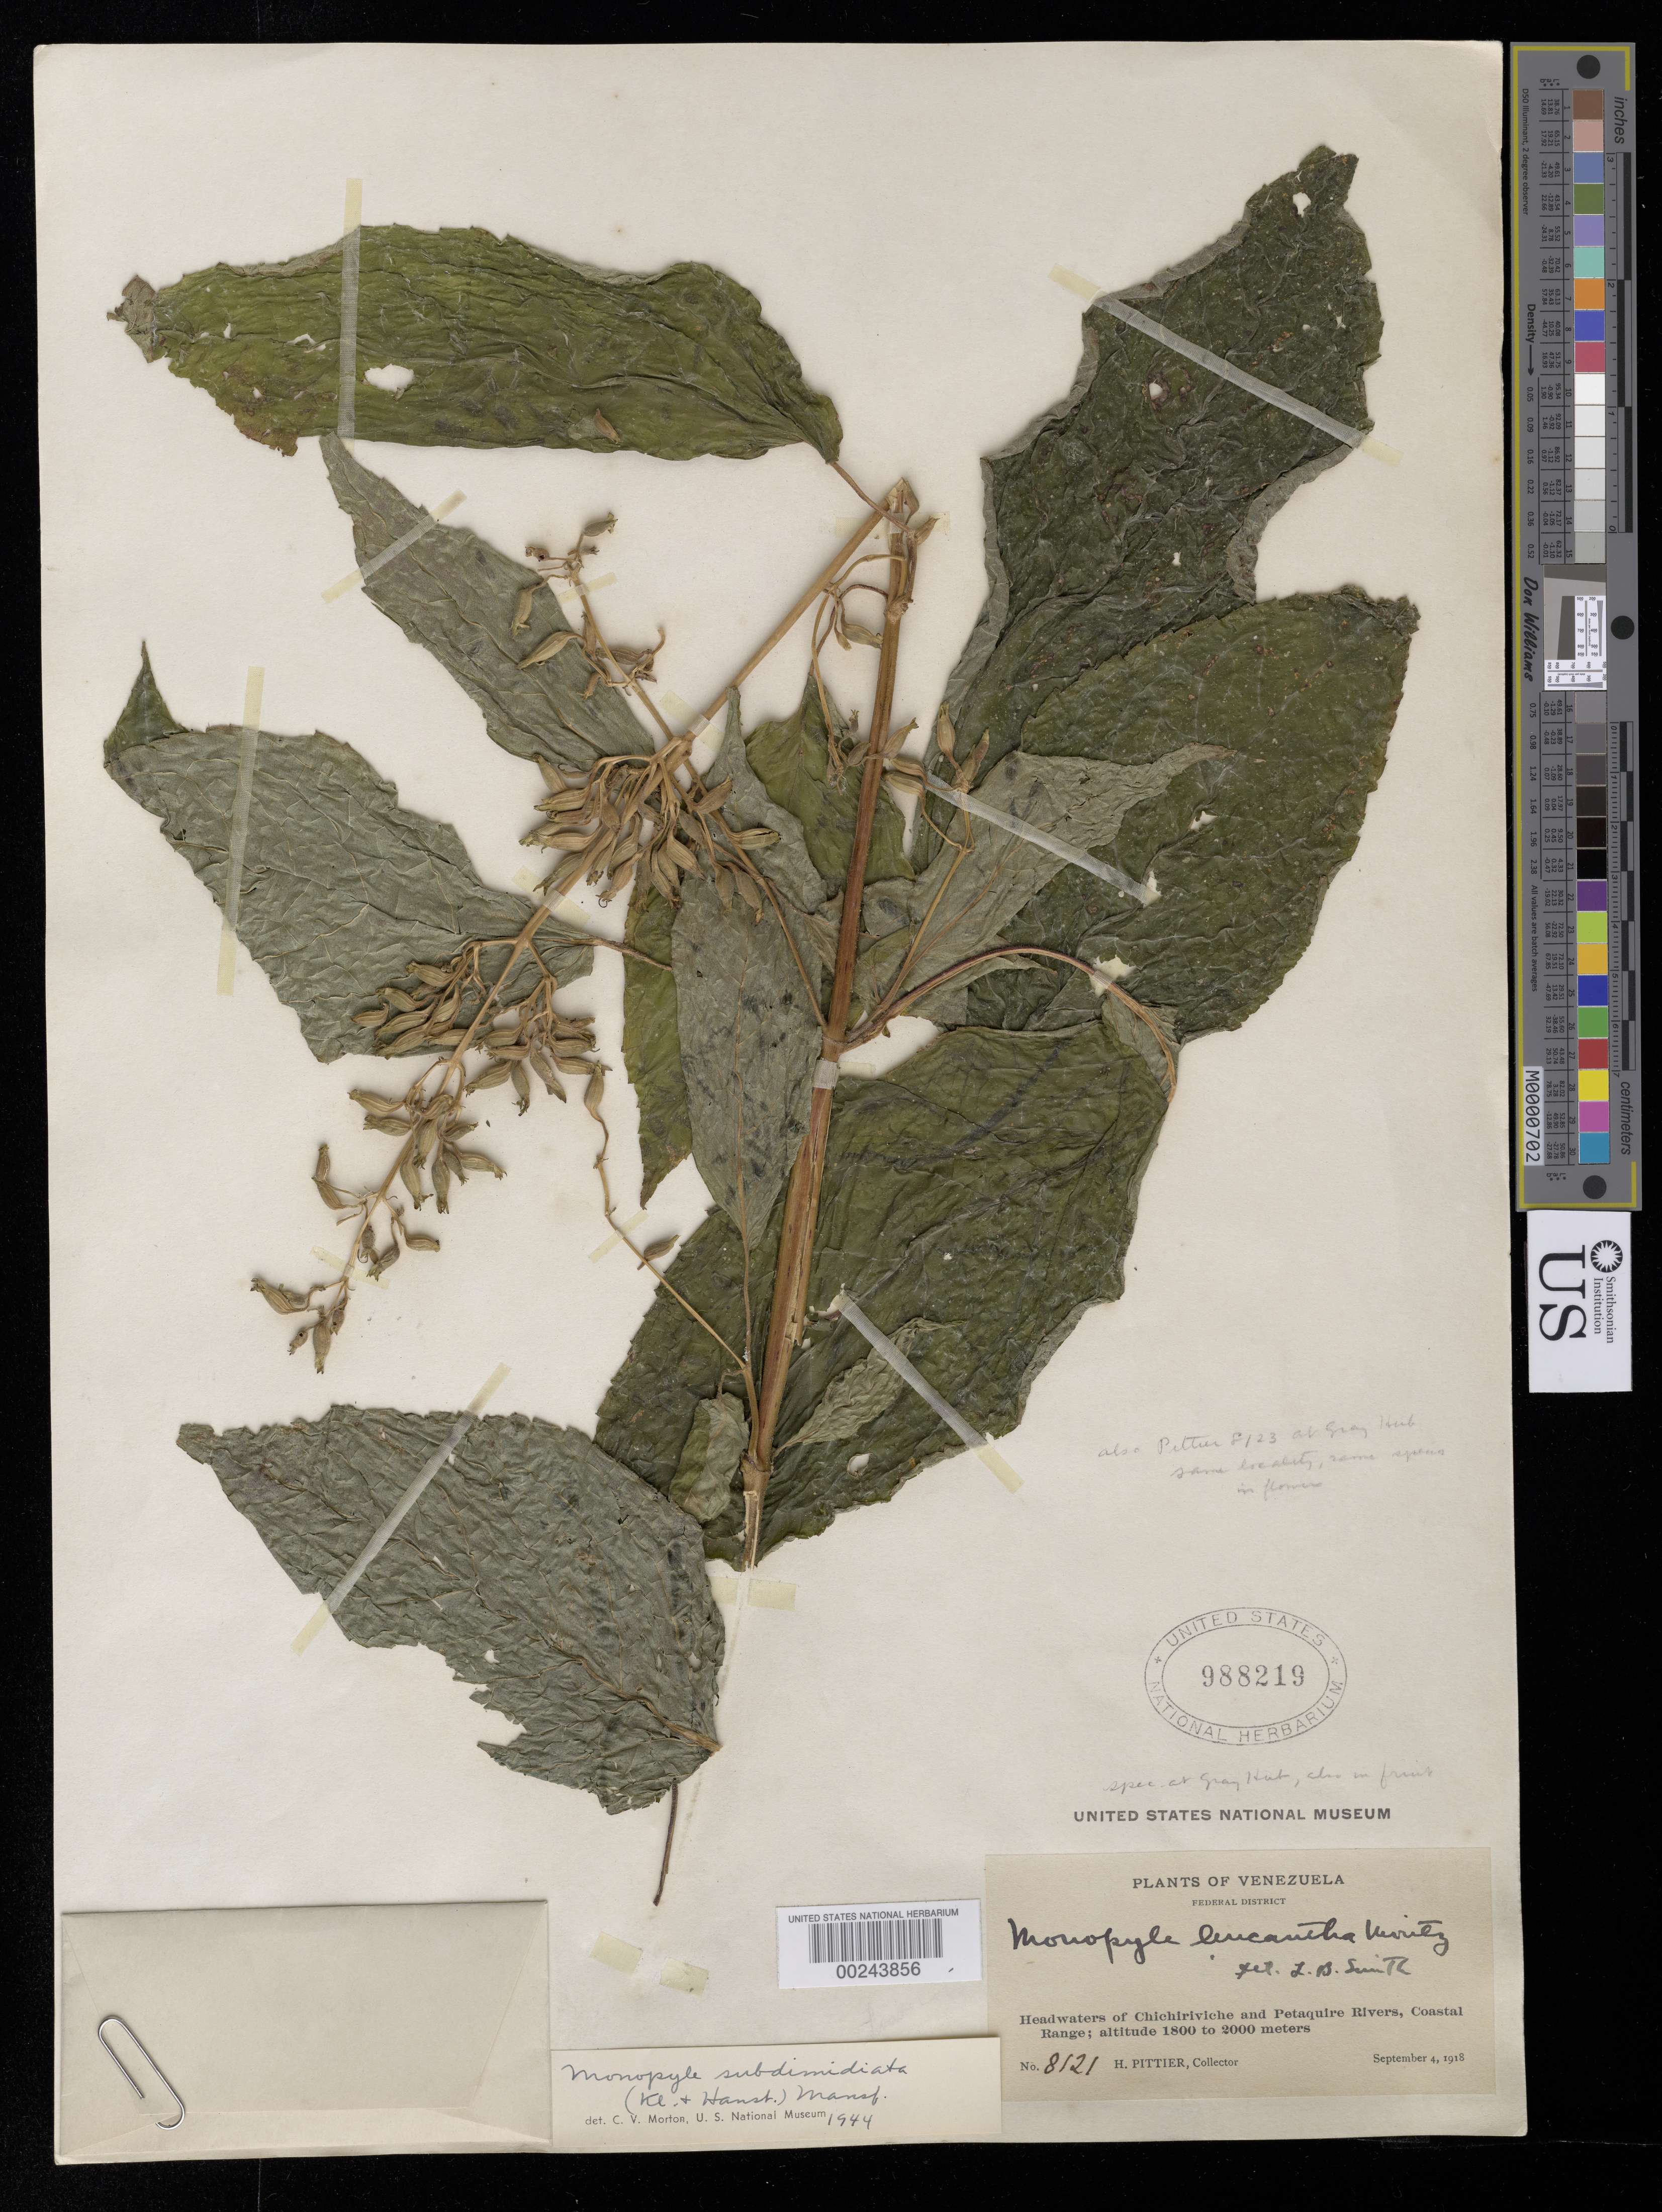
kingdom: Plantae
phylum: Tracheophyta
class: Magnoliopsida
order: Lamiales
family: Gesneriaceae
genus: Monopyle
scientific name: Monopyle subdimidiata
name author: (Klotzsch & Hanst.) Mansf.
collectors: H. F. Pittier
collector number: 8121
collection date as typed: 04 Sep 1918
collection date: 1918-09-04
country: Venezuela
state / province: Distrito Federal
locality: Headwaters of Chichirivche and Petaquire Rivers, coastal range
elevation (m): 1800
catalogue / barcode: US 988219